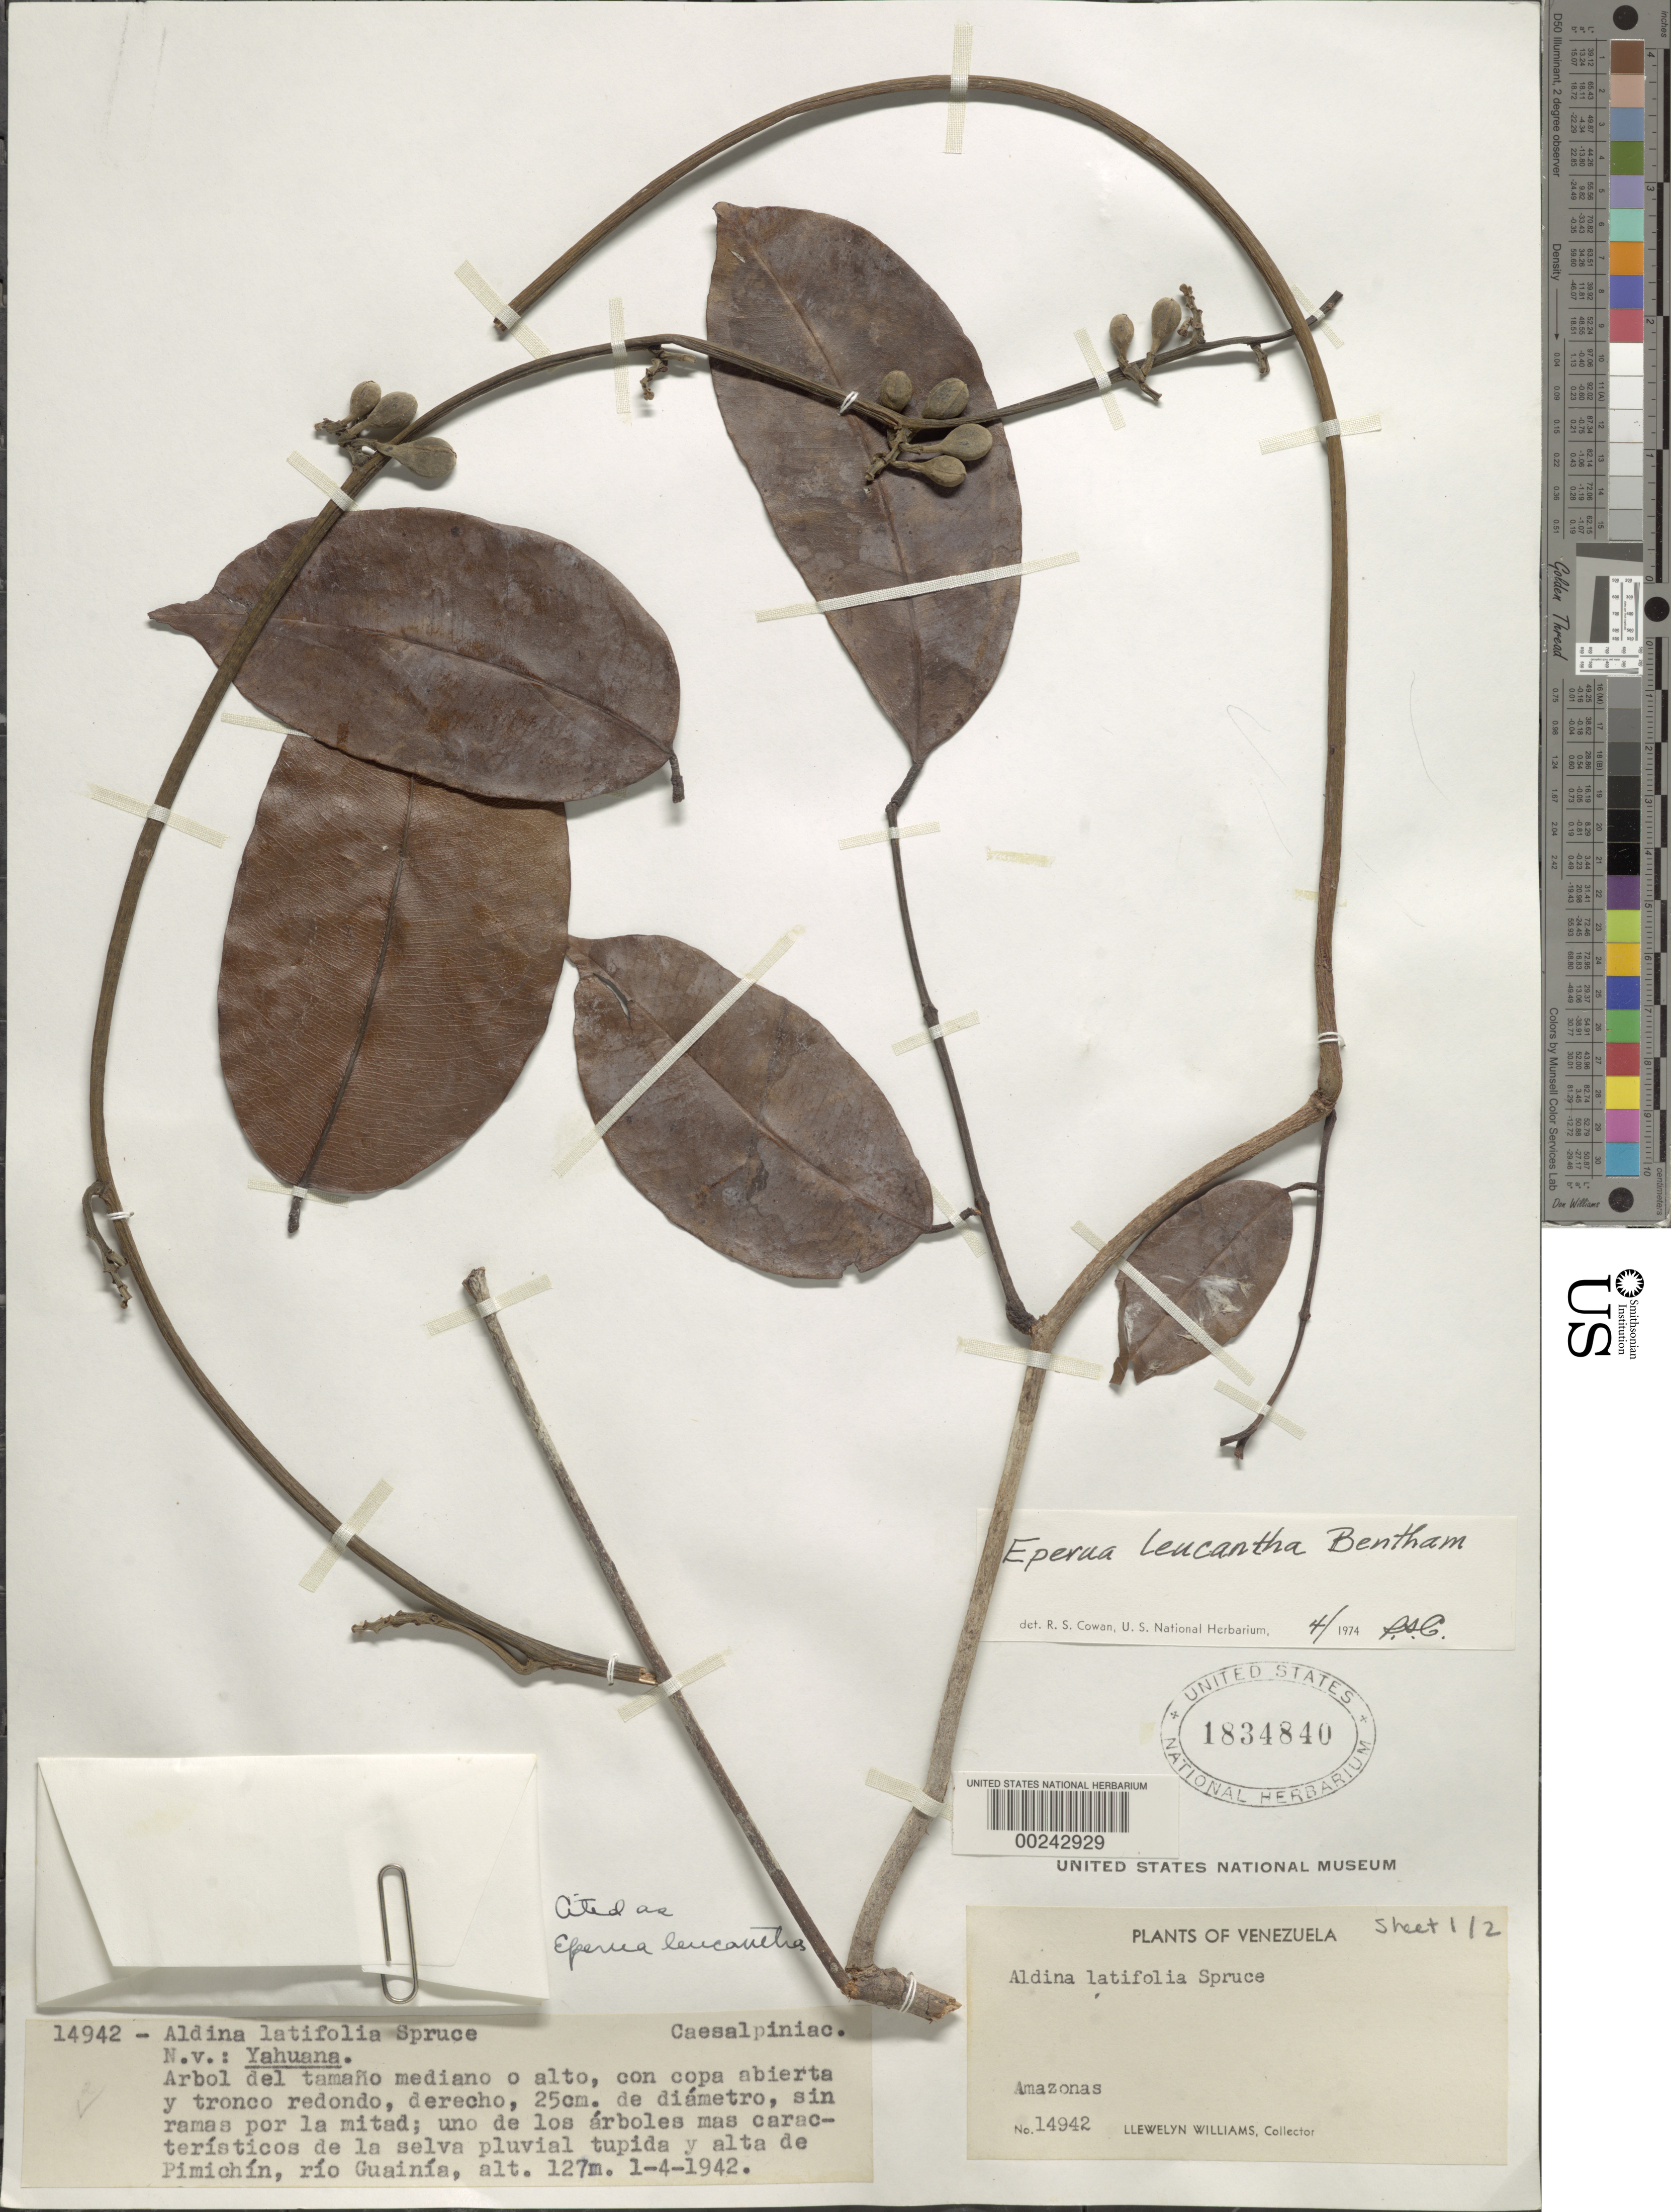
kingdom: Plantae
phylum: Tracheophyta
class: Magnoliopsida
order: Fabales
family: Fabaceae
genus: Eperua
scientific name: Eperua leucantha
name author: Benth.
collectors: Ll. Williams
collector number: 14942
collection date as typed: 04 Jan 1942 or 01 Apr 1942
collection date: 1942-01-04 or 1942-04-01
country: Venezuela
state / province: Amazonas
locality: Pimichin, rio guainia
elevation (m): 120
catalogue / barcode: US 1834840